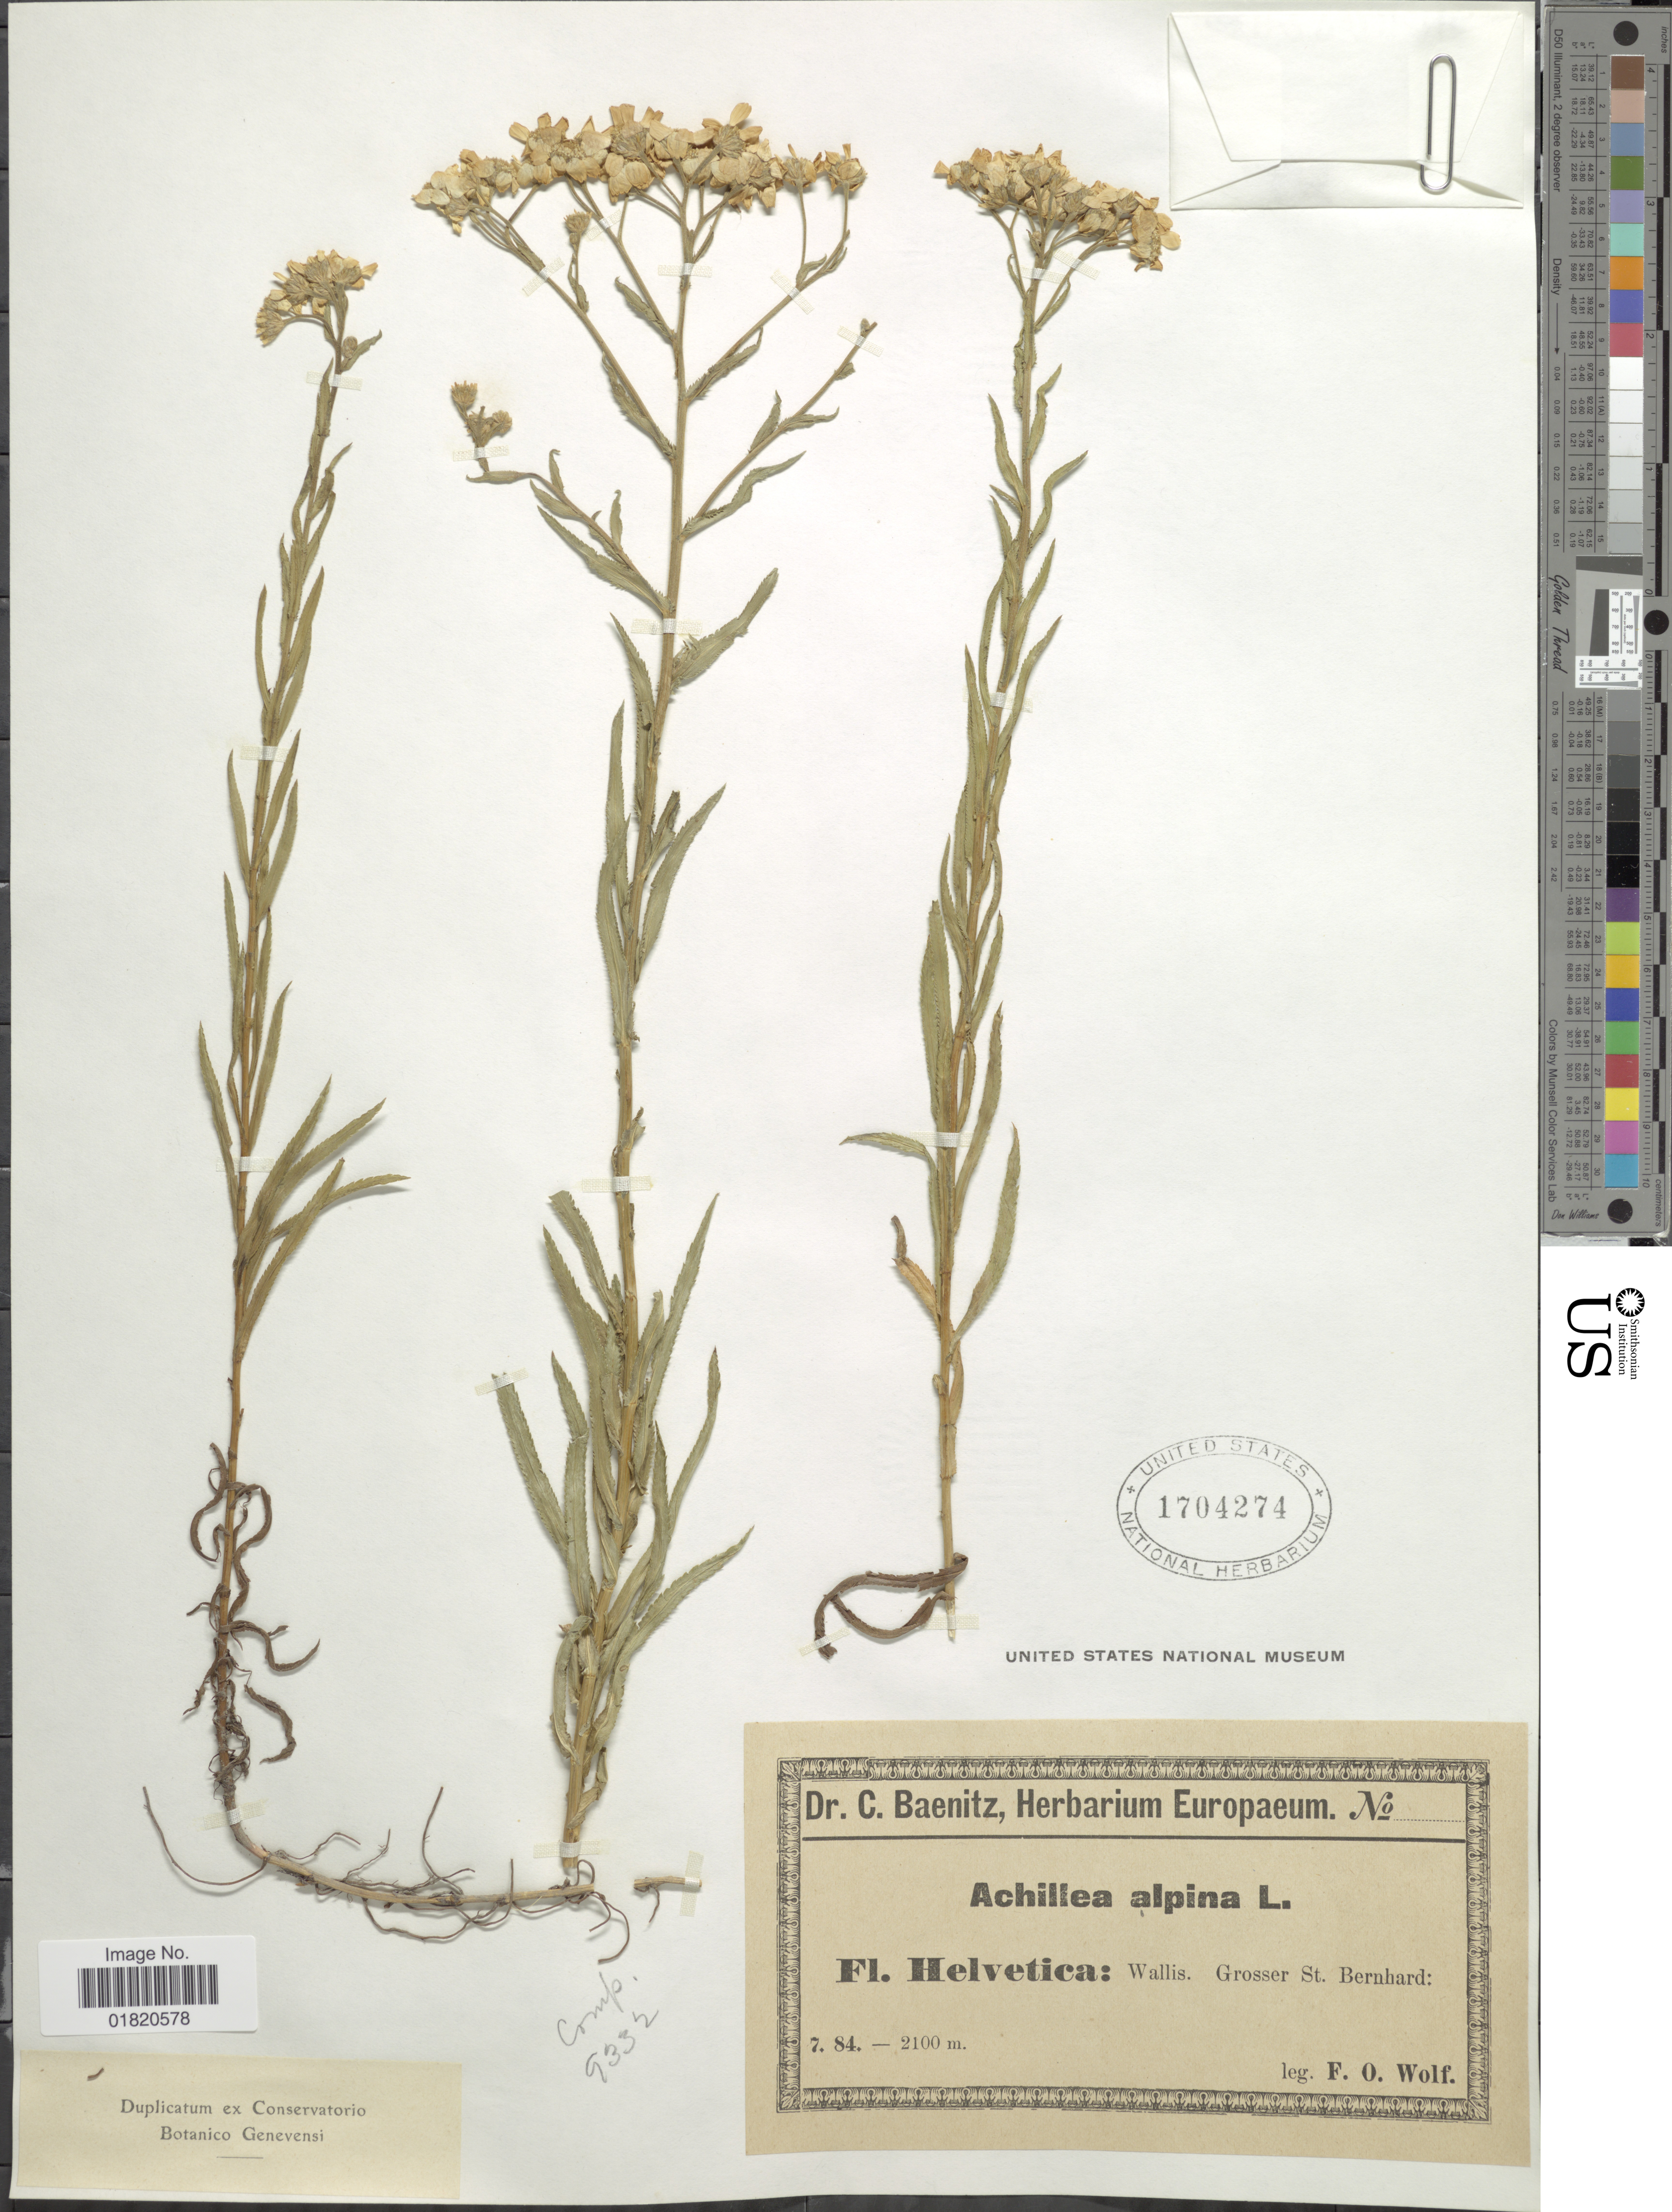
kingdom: Plantae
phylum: Tracheophyta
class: Magnoliopsida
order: Asterales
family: Asteraceae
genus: Achillea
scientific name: Achillea alpina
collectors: F. Wolf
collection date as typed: Transcribed d/m/y: /7/84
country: Switzerland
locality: Helvetica: Wallis. Grosser St. Bernard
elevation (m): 2100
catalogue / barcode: US 1704274